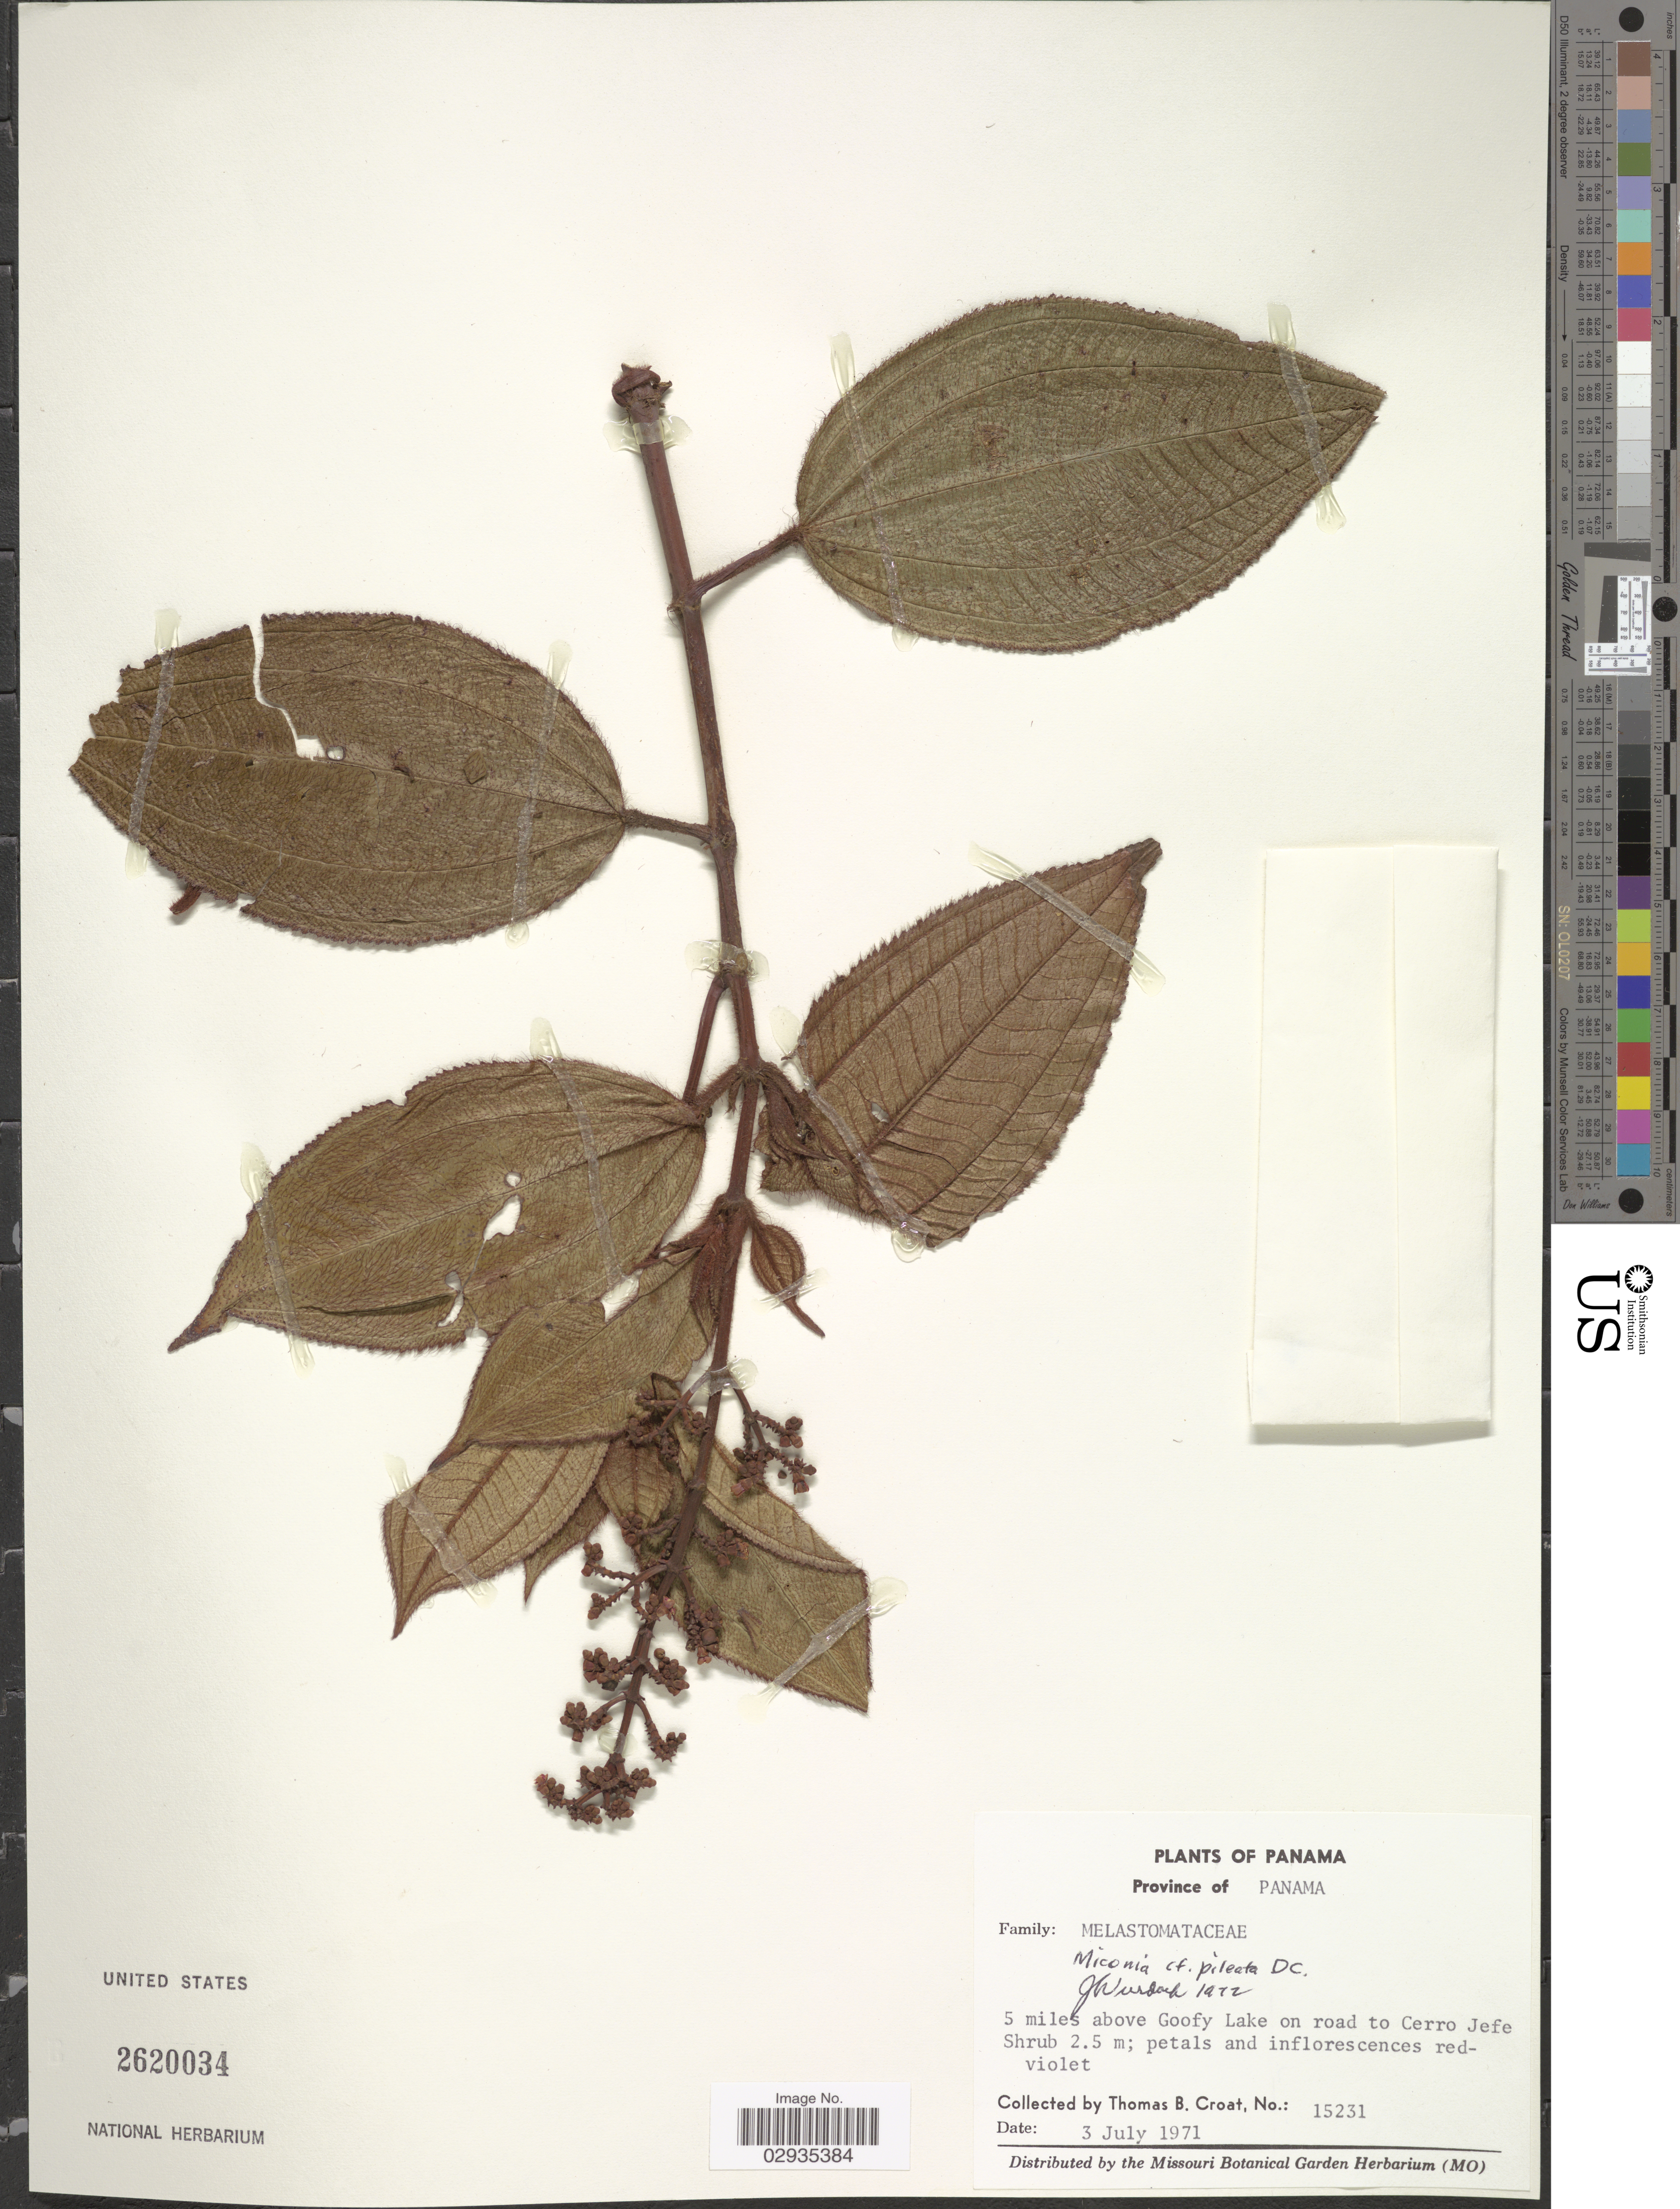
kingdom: Plantae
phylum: Tracheophyta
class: Magnoliopsida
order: Myrtales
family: Melastomataceae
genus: Miconia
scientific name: Miconia pileata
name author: DC.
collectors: T. B. Croat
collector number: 15231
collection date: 1971-07-03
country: Panama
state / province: Panamá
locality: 5 miles above Goofy Lake on road to Cerro Jefe.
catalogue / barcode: US 2620034